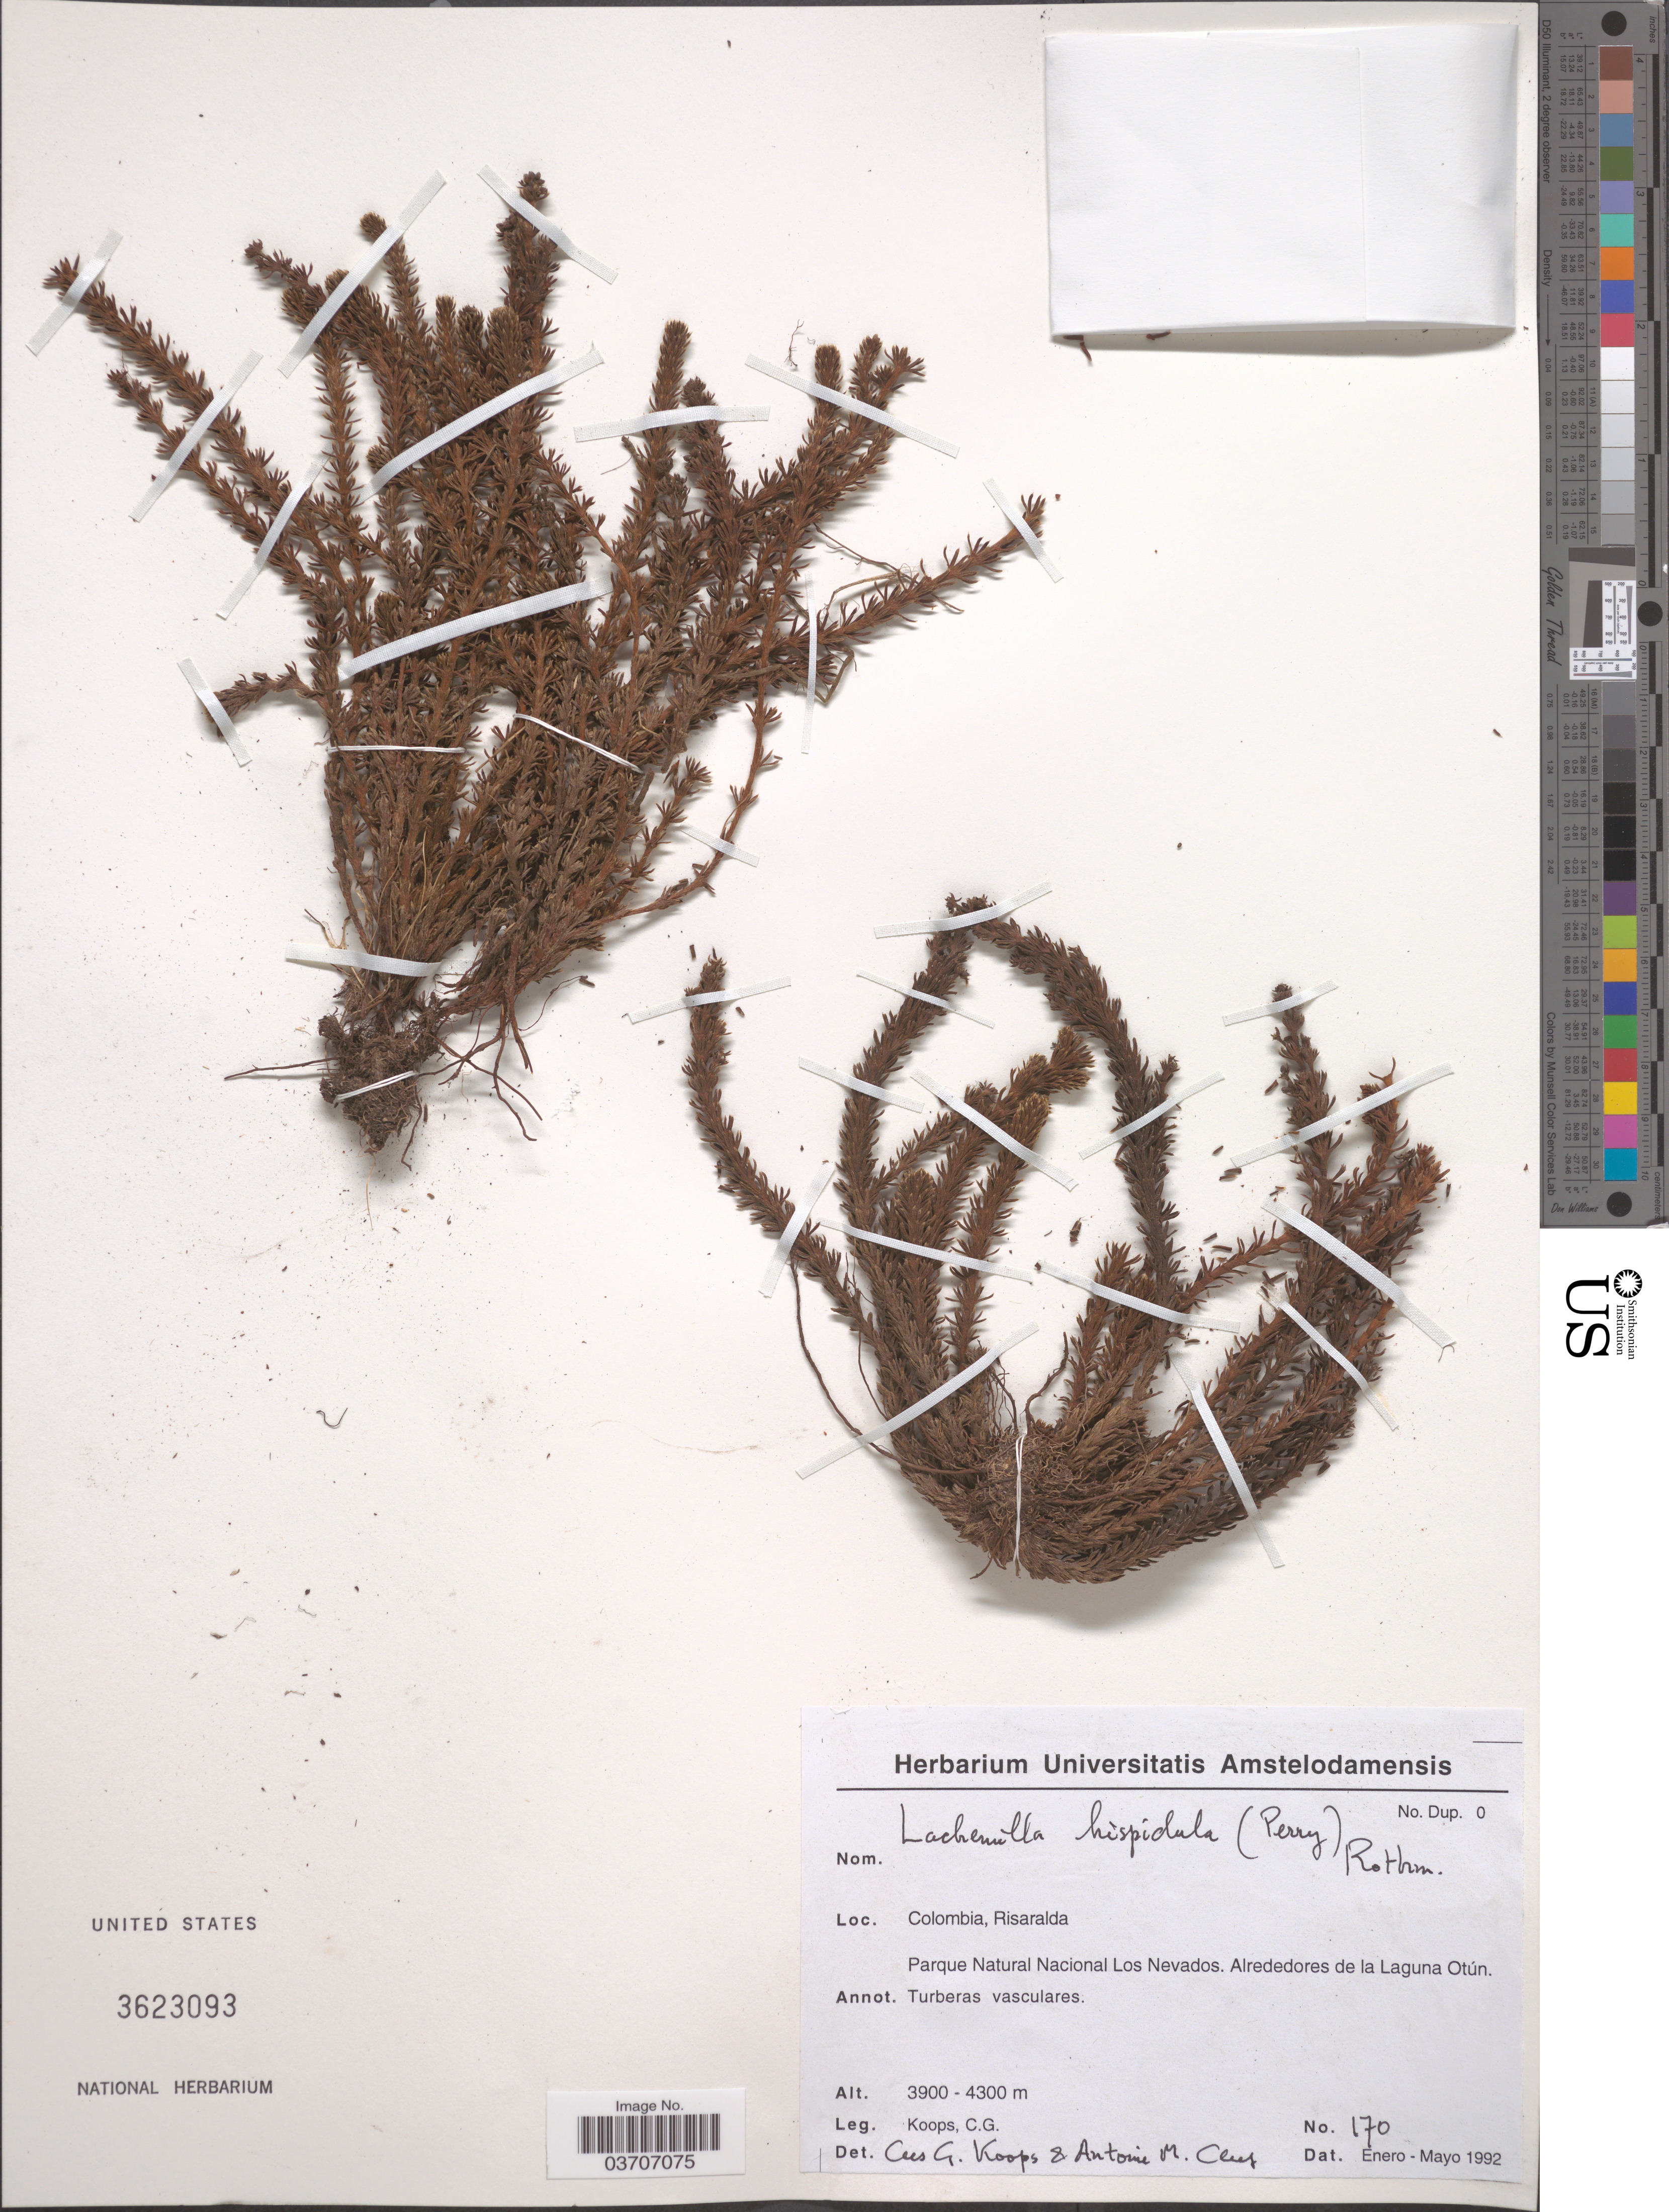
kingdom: Plantae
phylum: Tracheophyta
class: Magnoliopsida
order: Rosales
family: Rosaceae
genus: Lachemilla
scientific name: Lachemilla hispidula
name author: (L.M. Perry) Rothm.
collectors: C. Koops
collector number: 170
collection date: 1992-01/1992-05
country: Colombia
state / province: Risaralda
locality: Parque Natural Nacional Los Nevados. Alrededores de la Laguna Otún.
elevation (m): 3900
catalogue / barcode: US 3623093